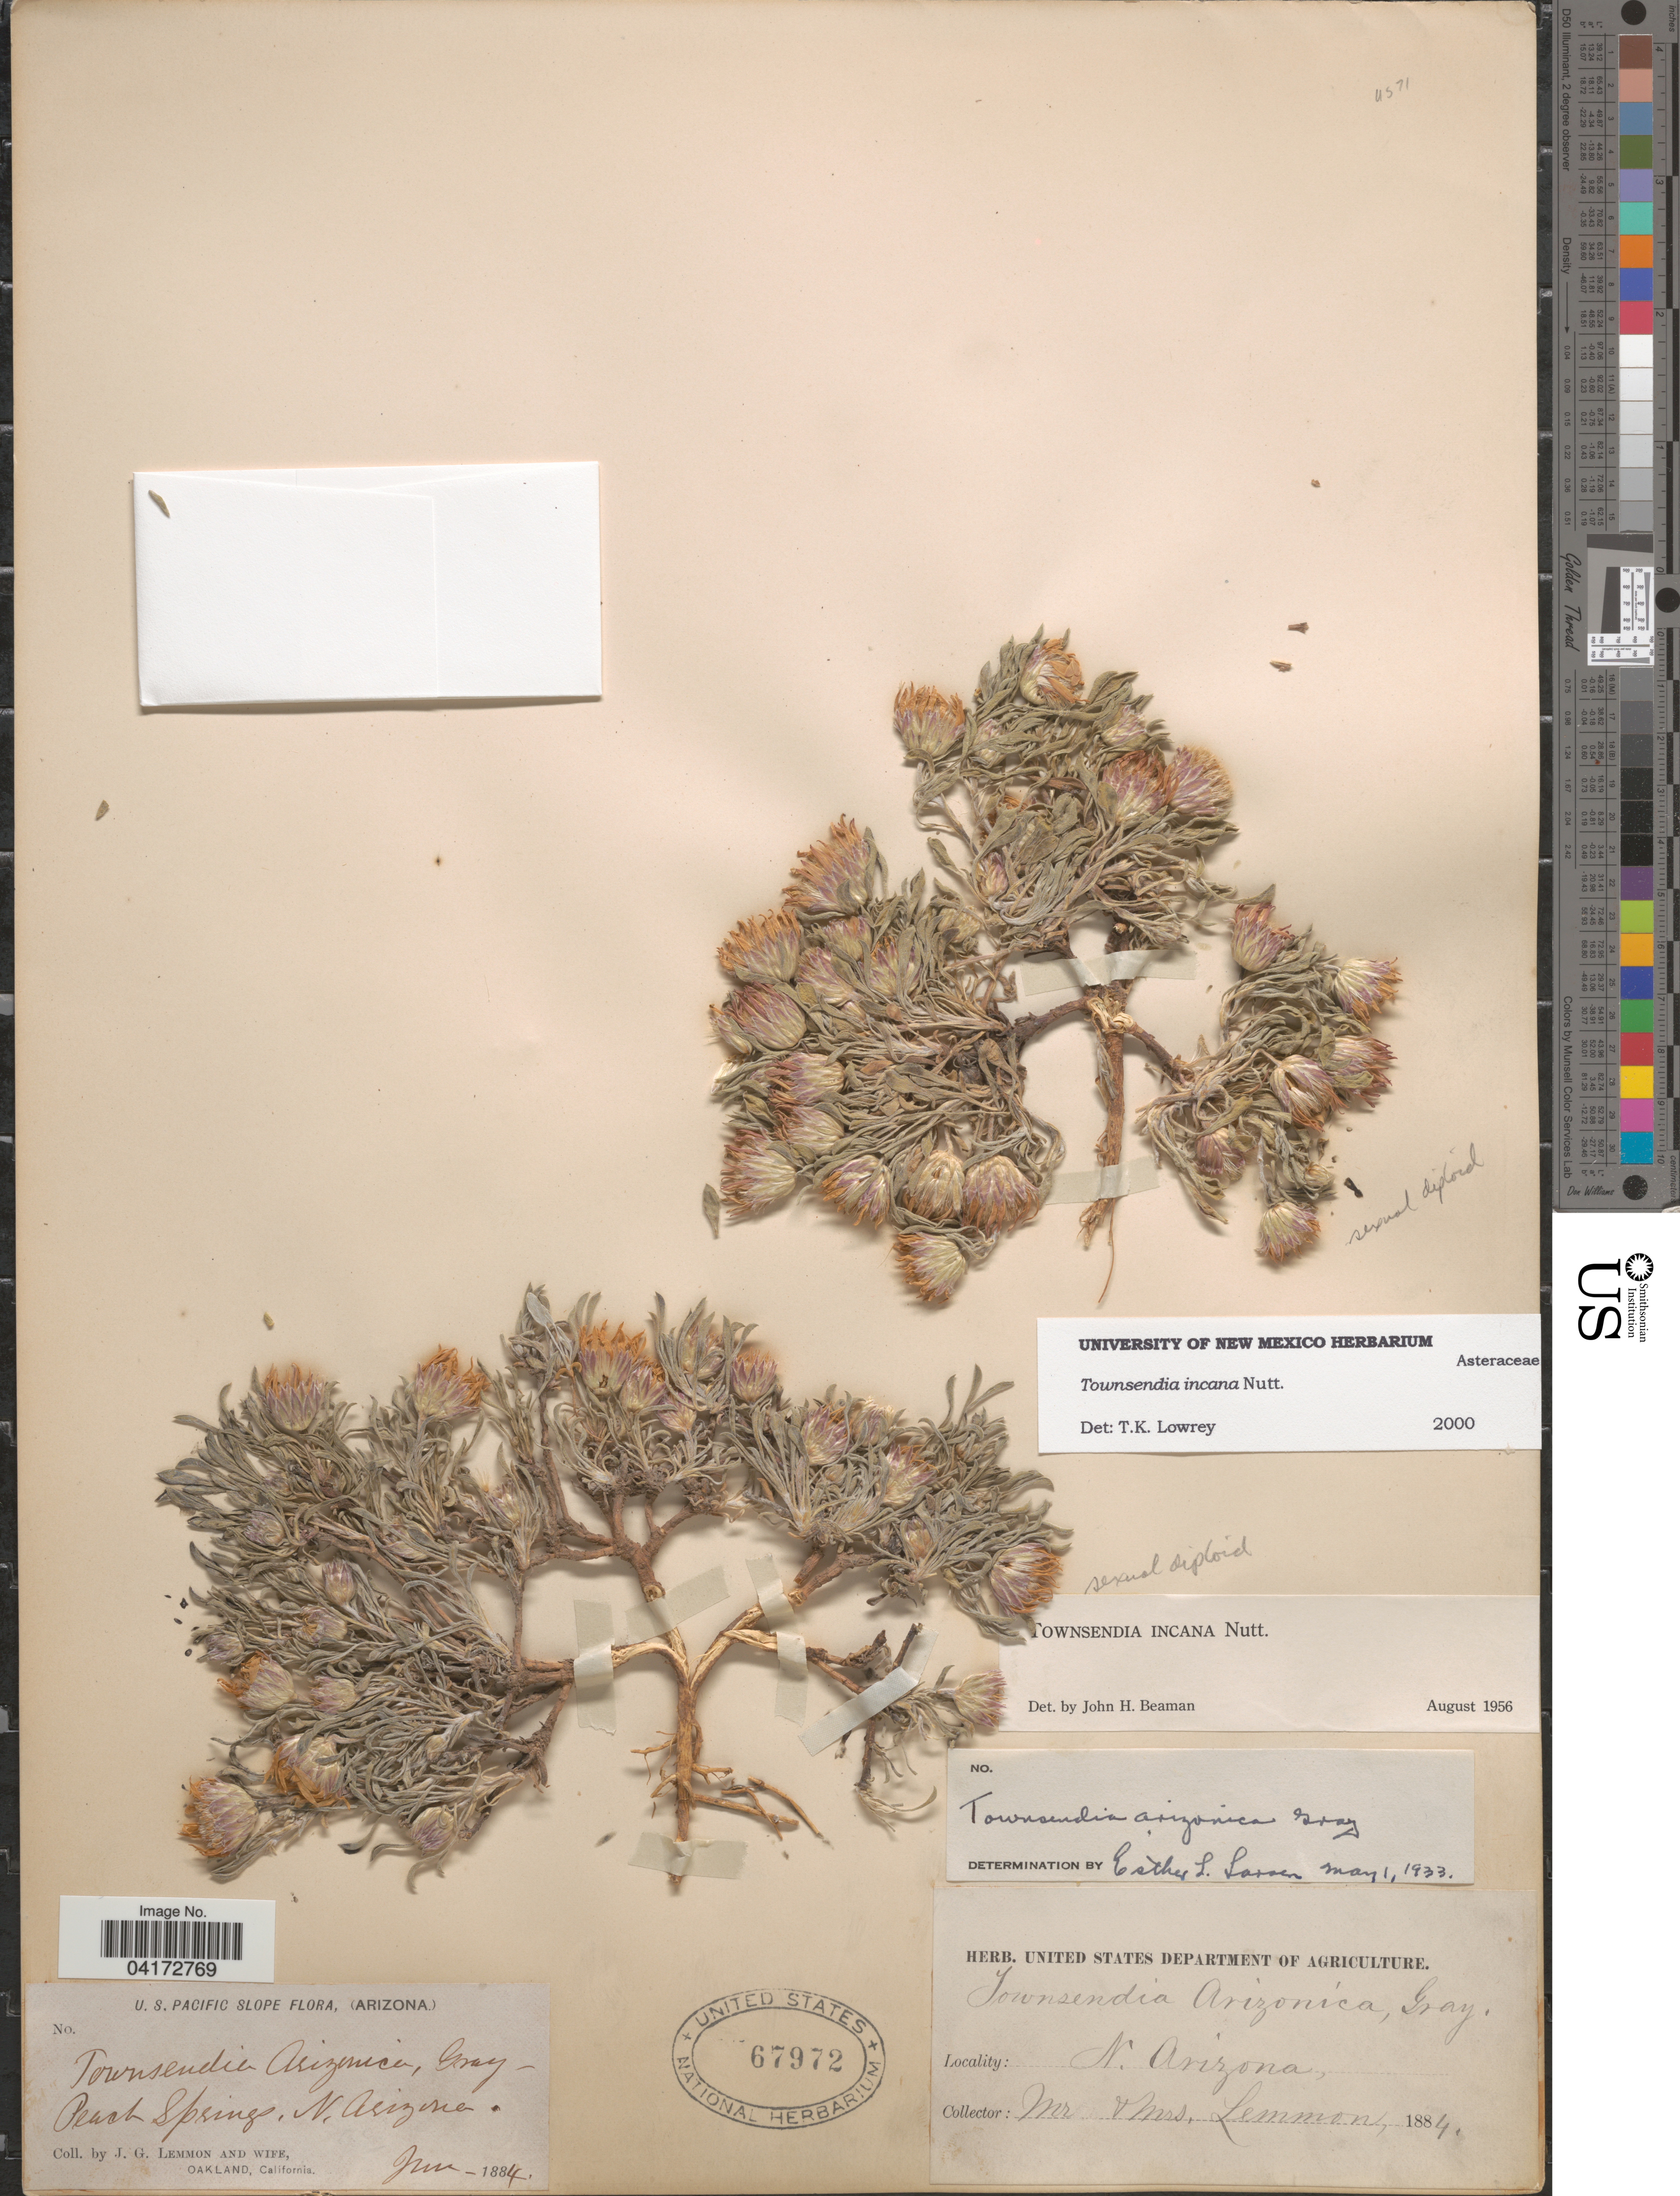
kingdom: Plantae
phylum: Tracheophyta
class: Magnoliopsida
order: Asterales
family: Asteraceae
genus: Townsendia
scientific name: Townsendia incana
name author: Nutt.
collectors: J. Lemmon & Mrs. J. G. Lemmon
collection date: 1884-06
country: United States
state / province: Arizona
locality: U. S. Pacific Slope. Peach Springs, N. Arizona.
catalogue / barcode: US 67972